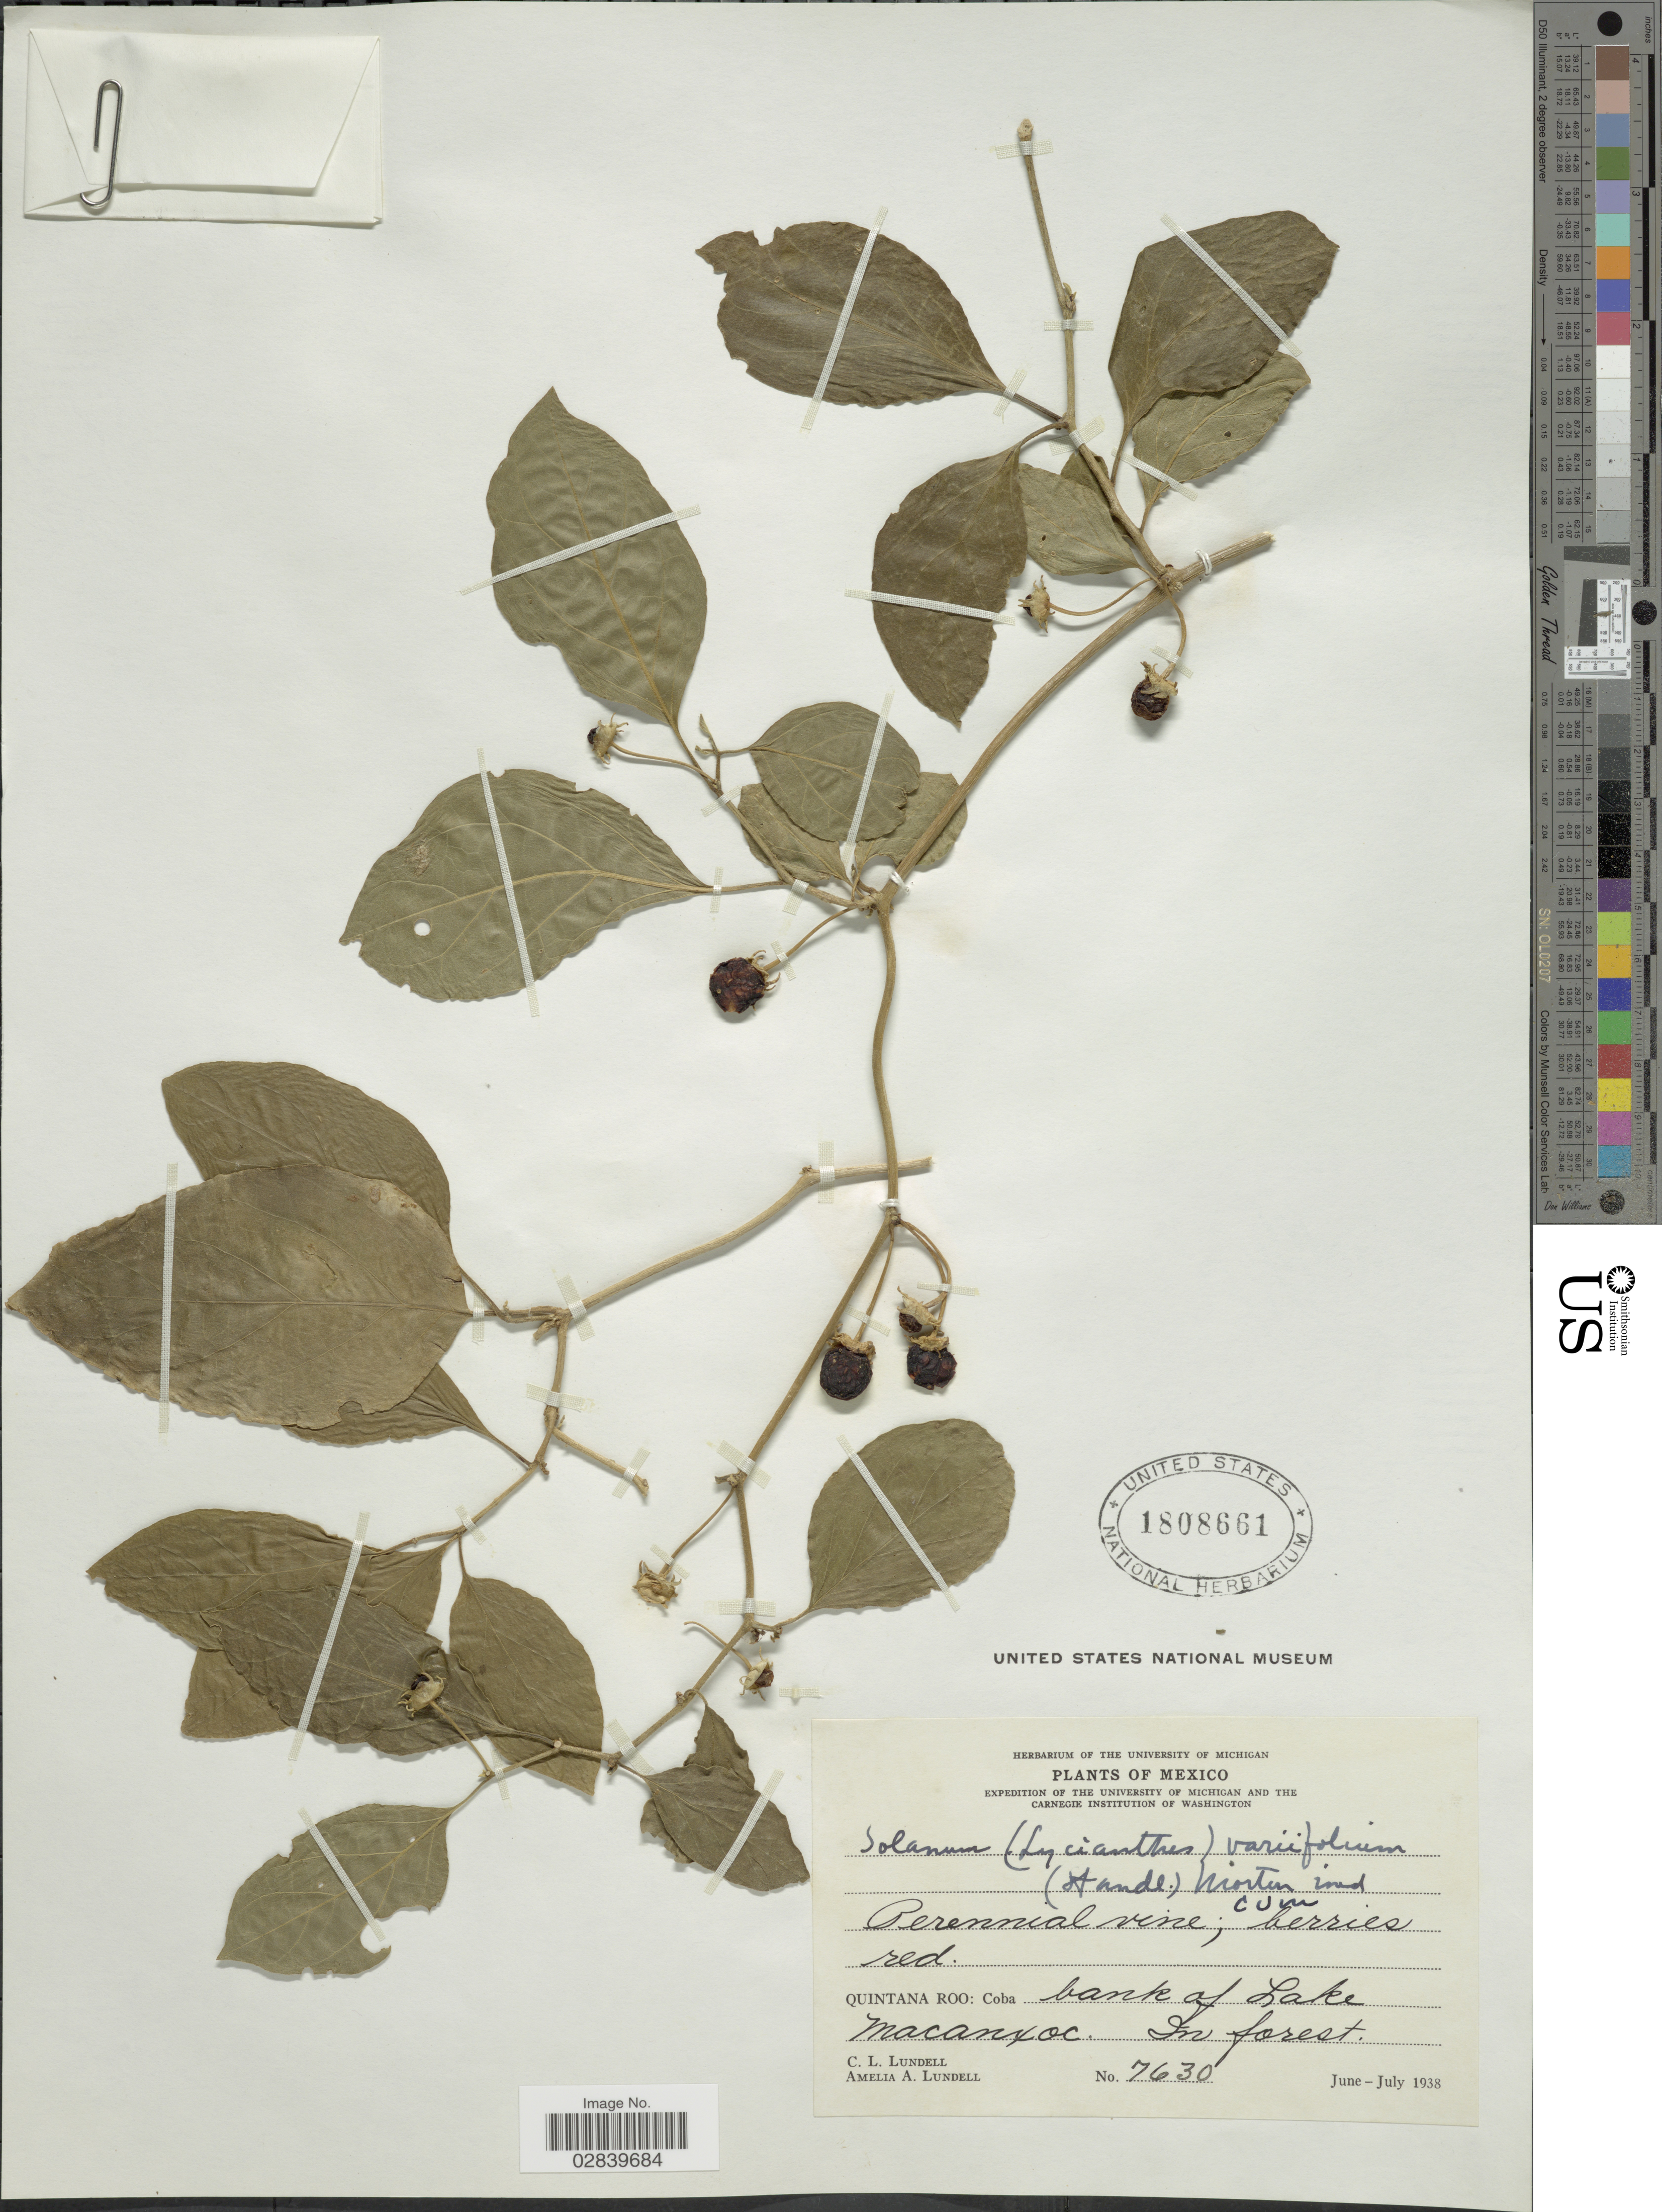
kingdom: Plantae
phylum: Tracheophyta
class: Magnoliopsida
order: Solanales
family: Solanaceae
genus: Lycianthes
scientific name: Lycianthes variifolia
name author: Standl.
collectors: C. L. Lundell & A. A. Lundell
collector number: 7630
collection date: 1938-06/1938-07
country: Mexico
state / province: Quintana Roo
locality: Coba bank of Lake Macanxoc.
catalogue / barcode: US 1808661